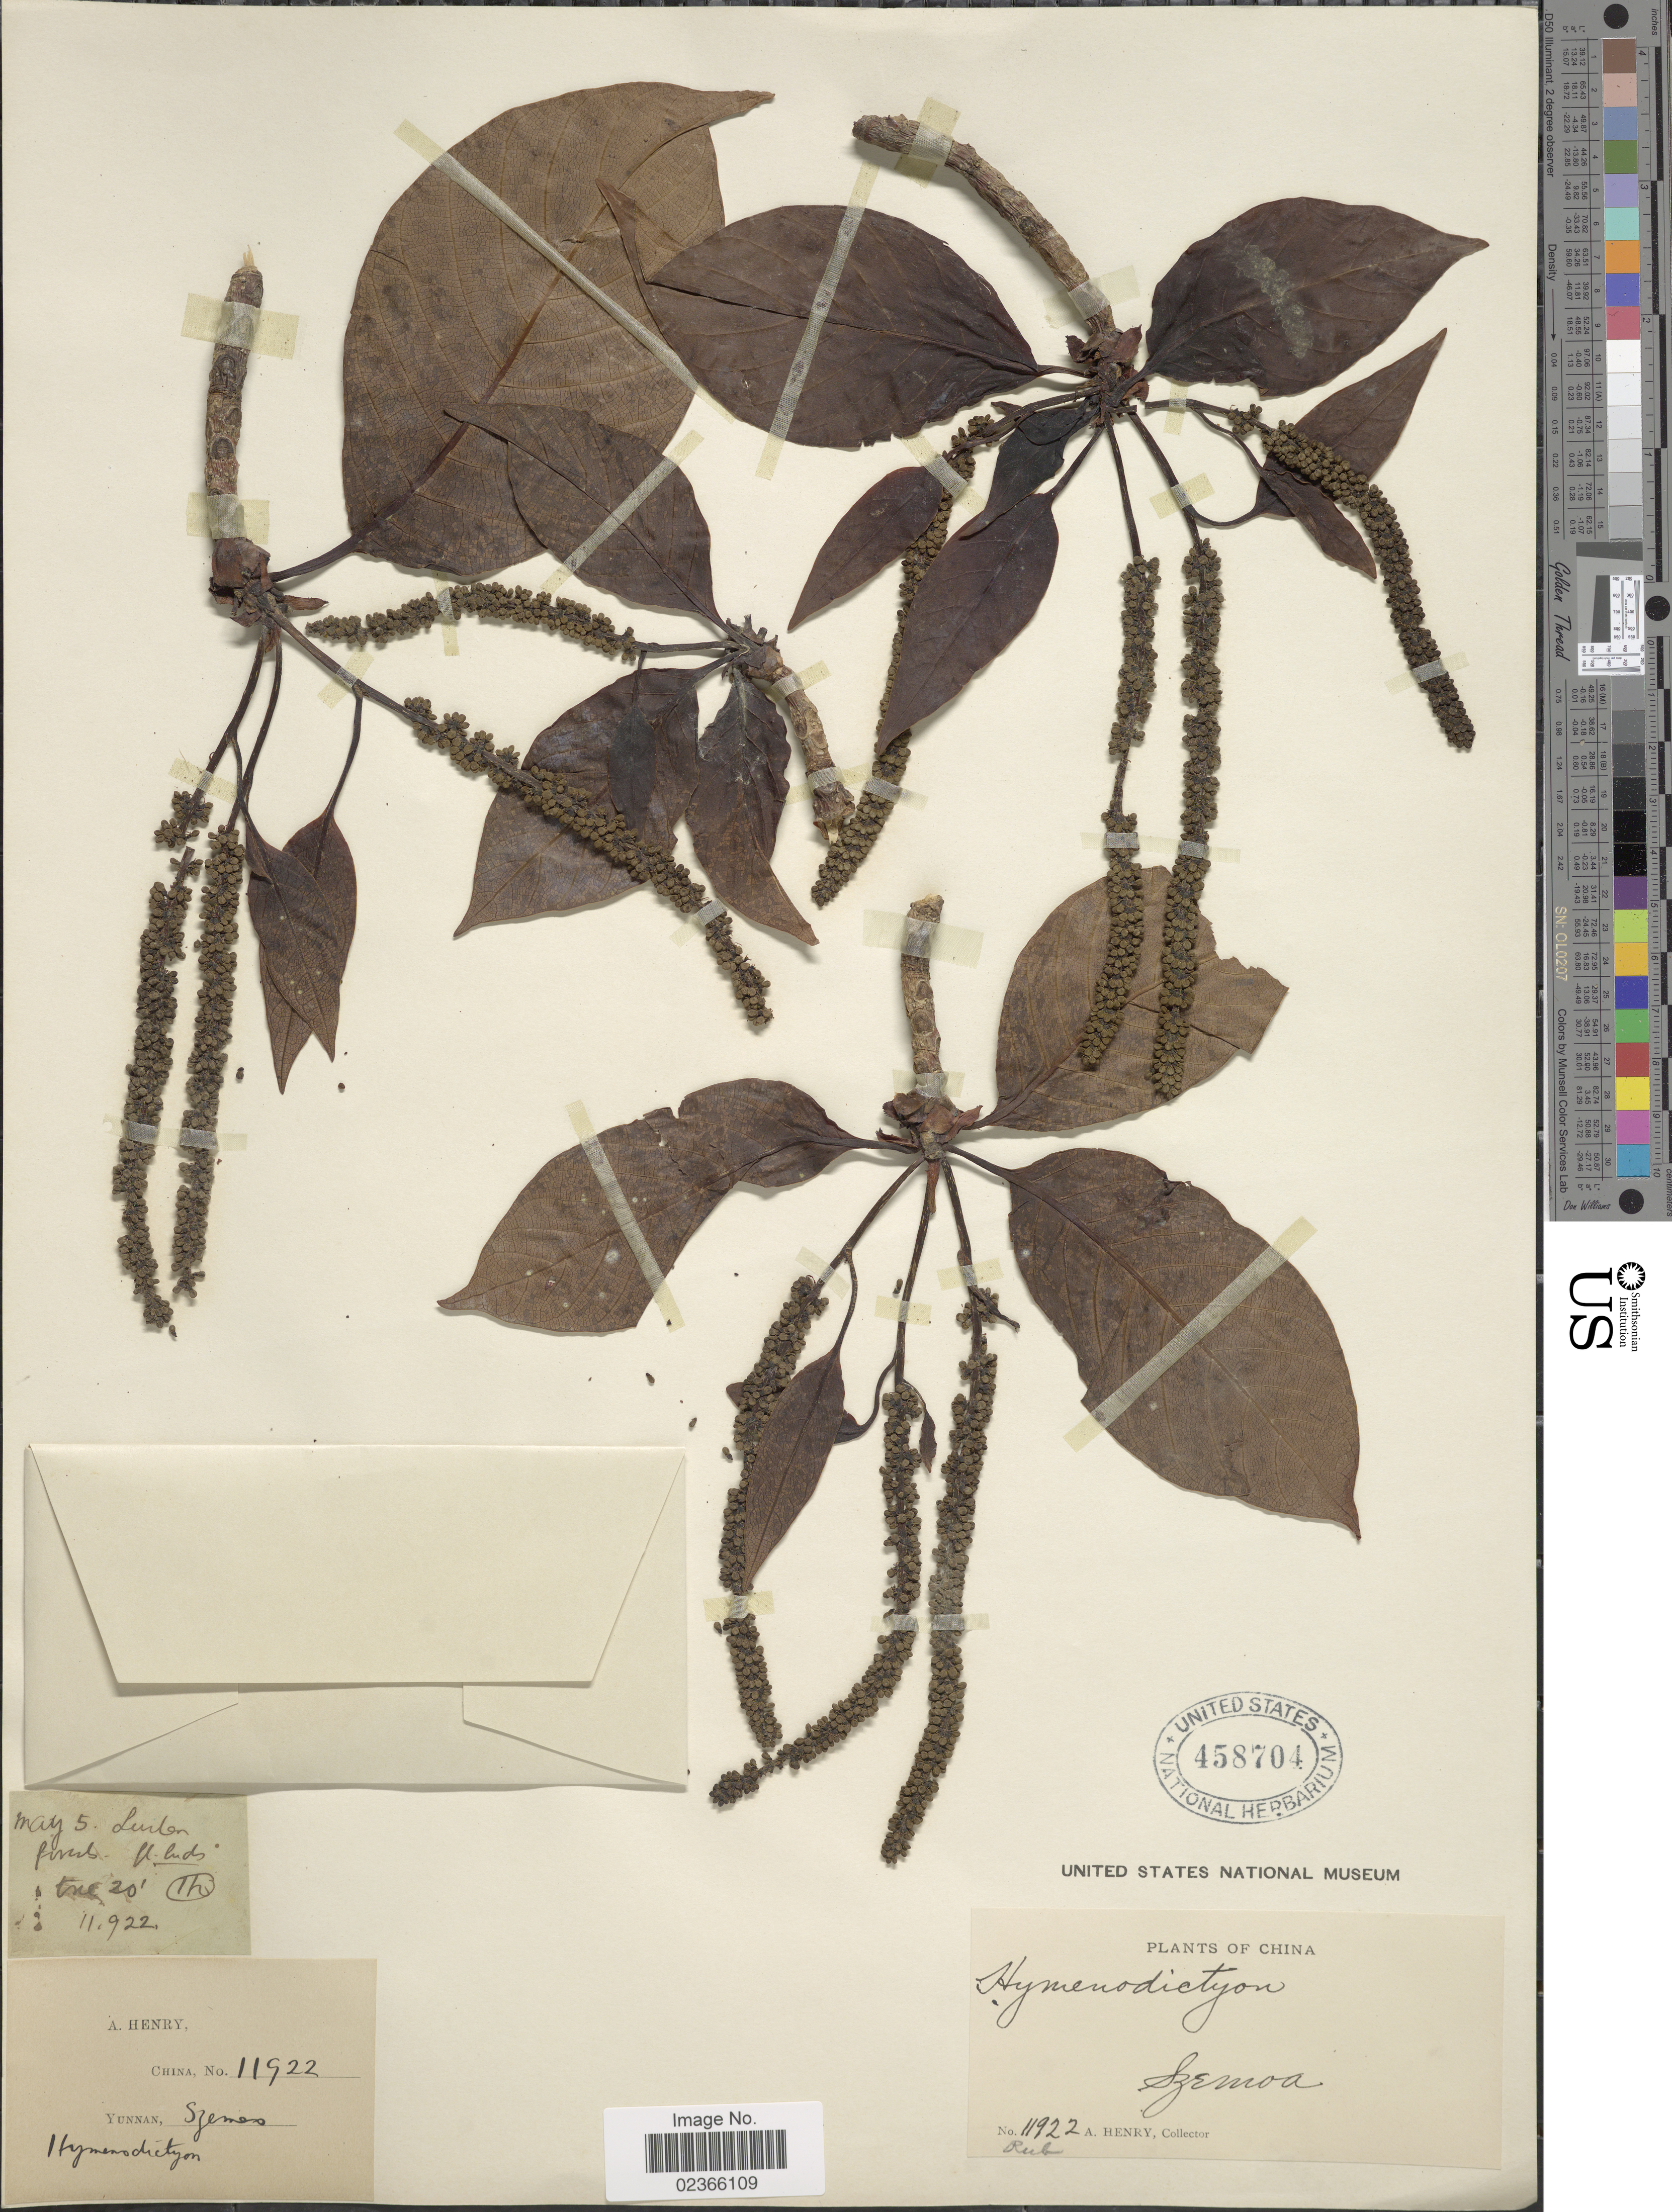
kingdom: Plantae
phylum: Tracheophyta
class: Magnoliopsida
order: Gentianales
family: Rubiaceae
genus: Hymenodictyon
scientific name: Hymenodictyon sp.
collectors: A. Henry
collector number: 11922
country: China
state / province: Yunnan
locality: Szemoa. Lurlen forests. Ho.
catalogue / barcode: US 458404